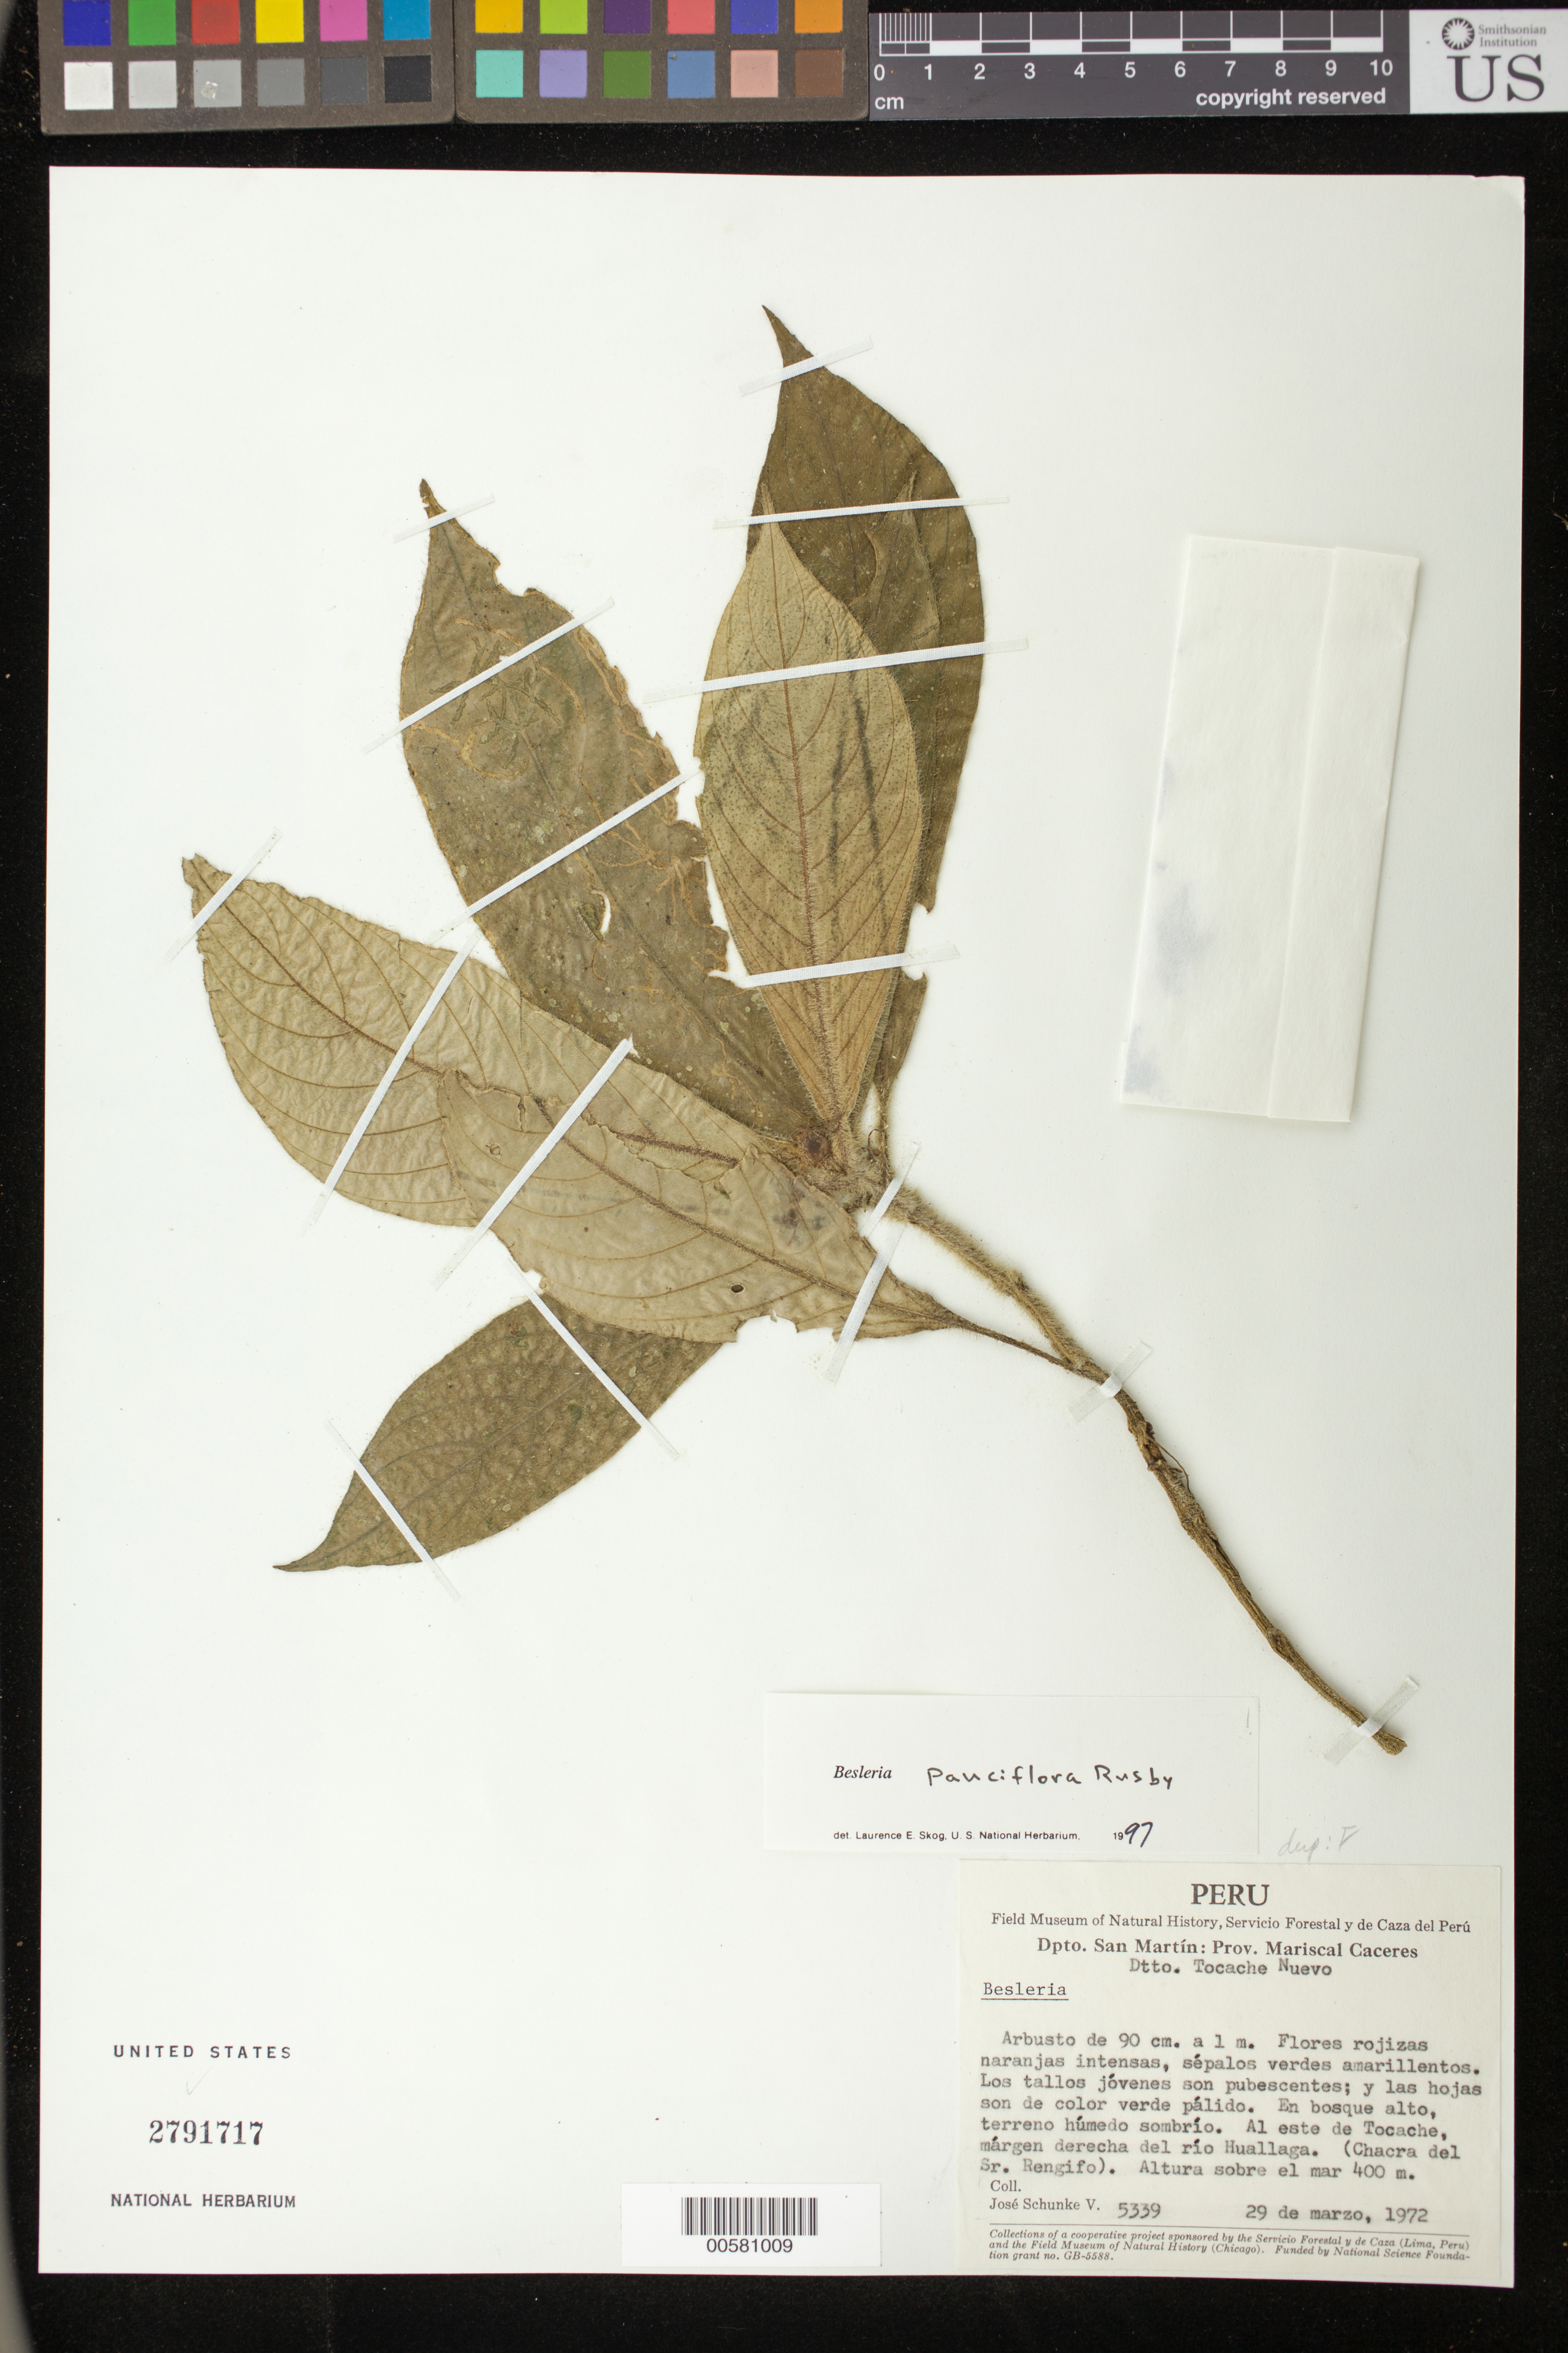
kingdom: Plantae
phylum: Tracheophyta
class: Magnoliopsida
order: Lamiales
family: Gesneriaceae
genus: Besleria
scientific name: Besleria pauciflora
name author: Rusby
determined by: Skog, Laurence E.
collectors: J. Schunke Vigo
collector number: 5339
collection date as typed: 29 Mar 1972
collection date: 1972-03-29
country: Peru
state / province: San Martín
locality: Prov. Mariscal Cáceres, Dtto. Tocache Nuevo; al este de Tocache, márgen derecha del río Huallaga (Chacra del Sr. Rengifo)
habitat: En bosque alto, terreno húmedo sombrío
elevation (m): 400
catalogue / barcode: US 2791717